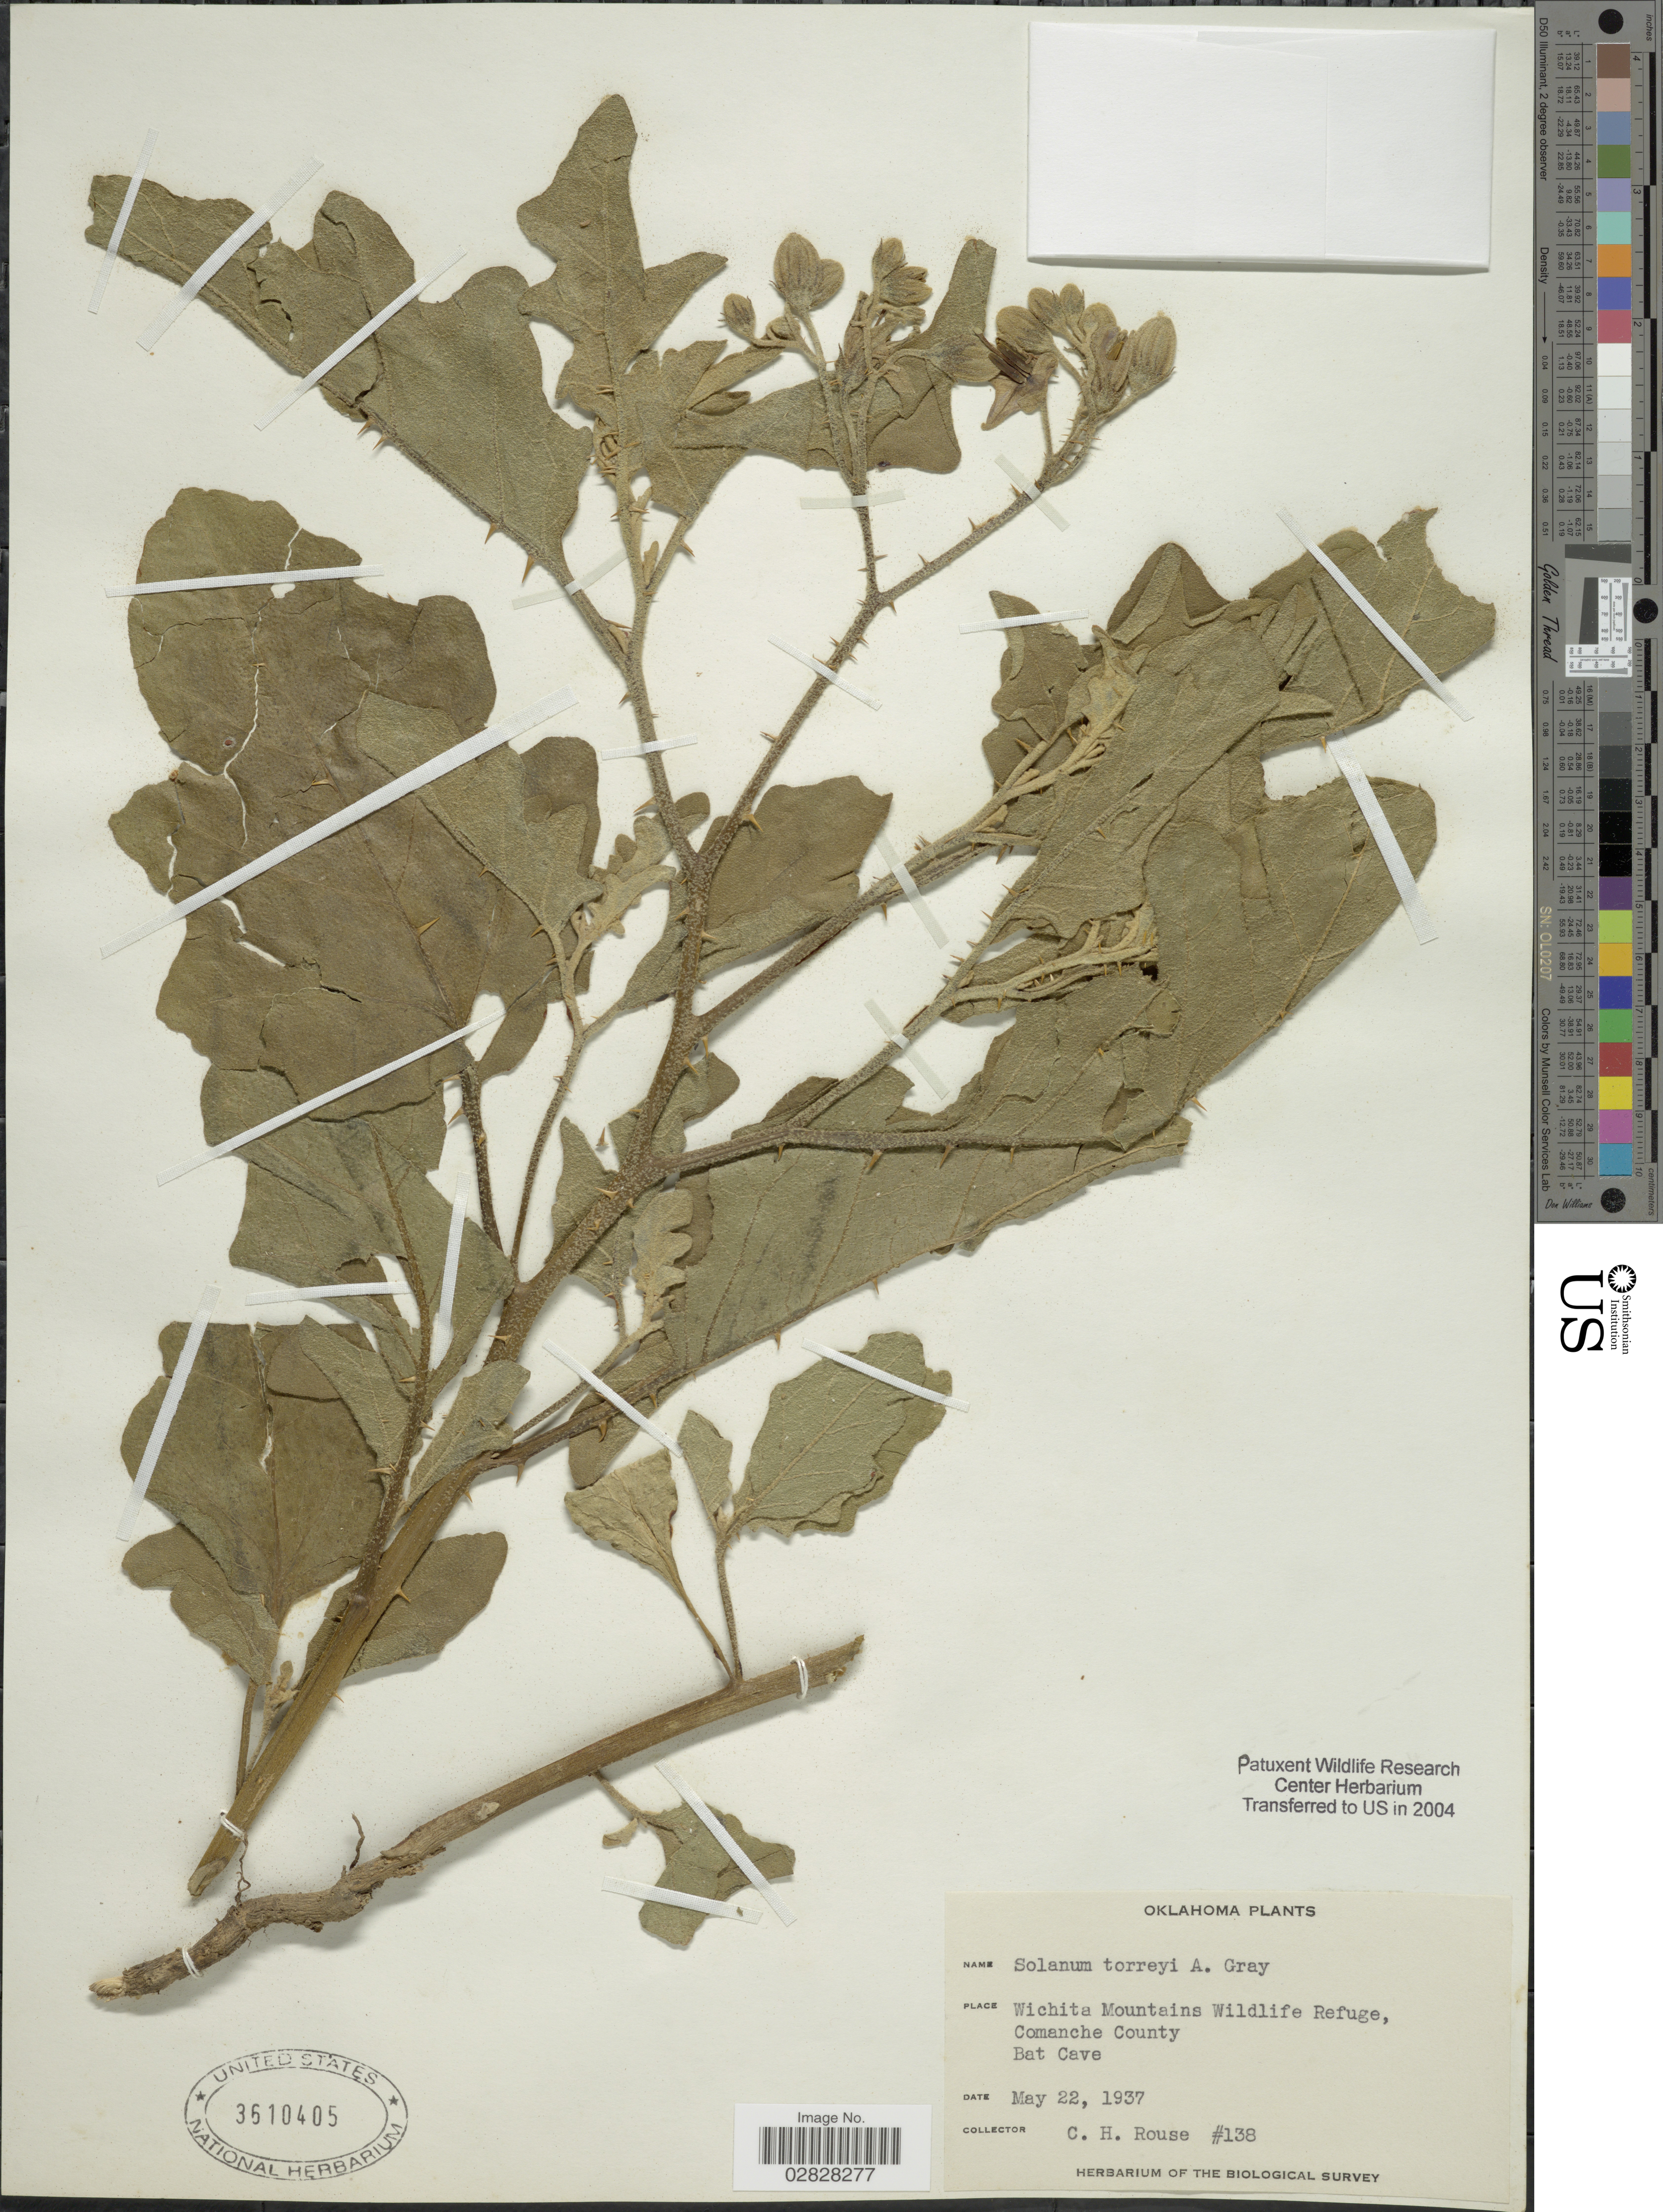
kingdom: Plantae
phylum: Tracheophyta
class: Magnoliopsida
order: Solanales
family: Solanaceae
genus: Solanum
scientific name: Solanum dimidiatum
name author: Raf.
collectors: C. Rouse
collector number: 138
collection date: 1937-05-22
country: United States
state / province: Oklahoma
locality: Wichita Mountains Wildlife Refuge, Comanche County, Bat Cave.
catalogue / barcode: US 3610405